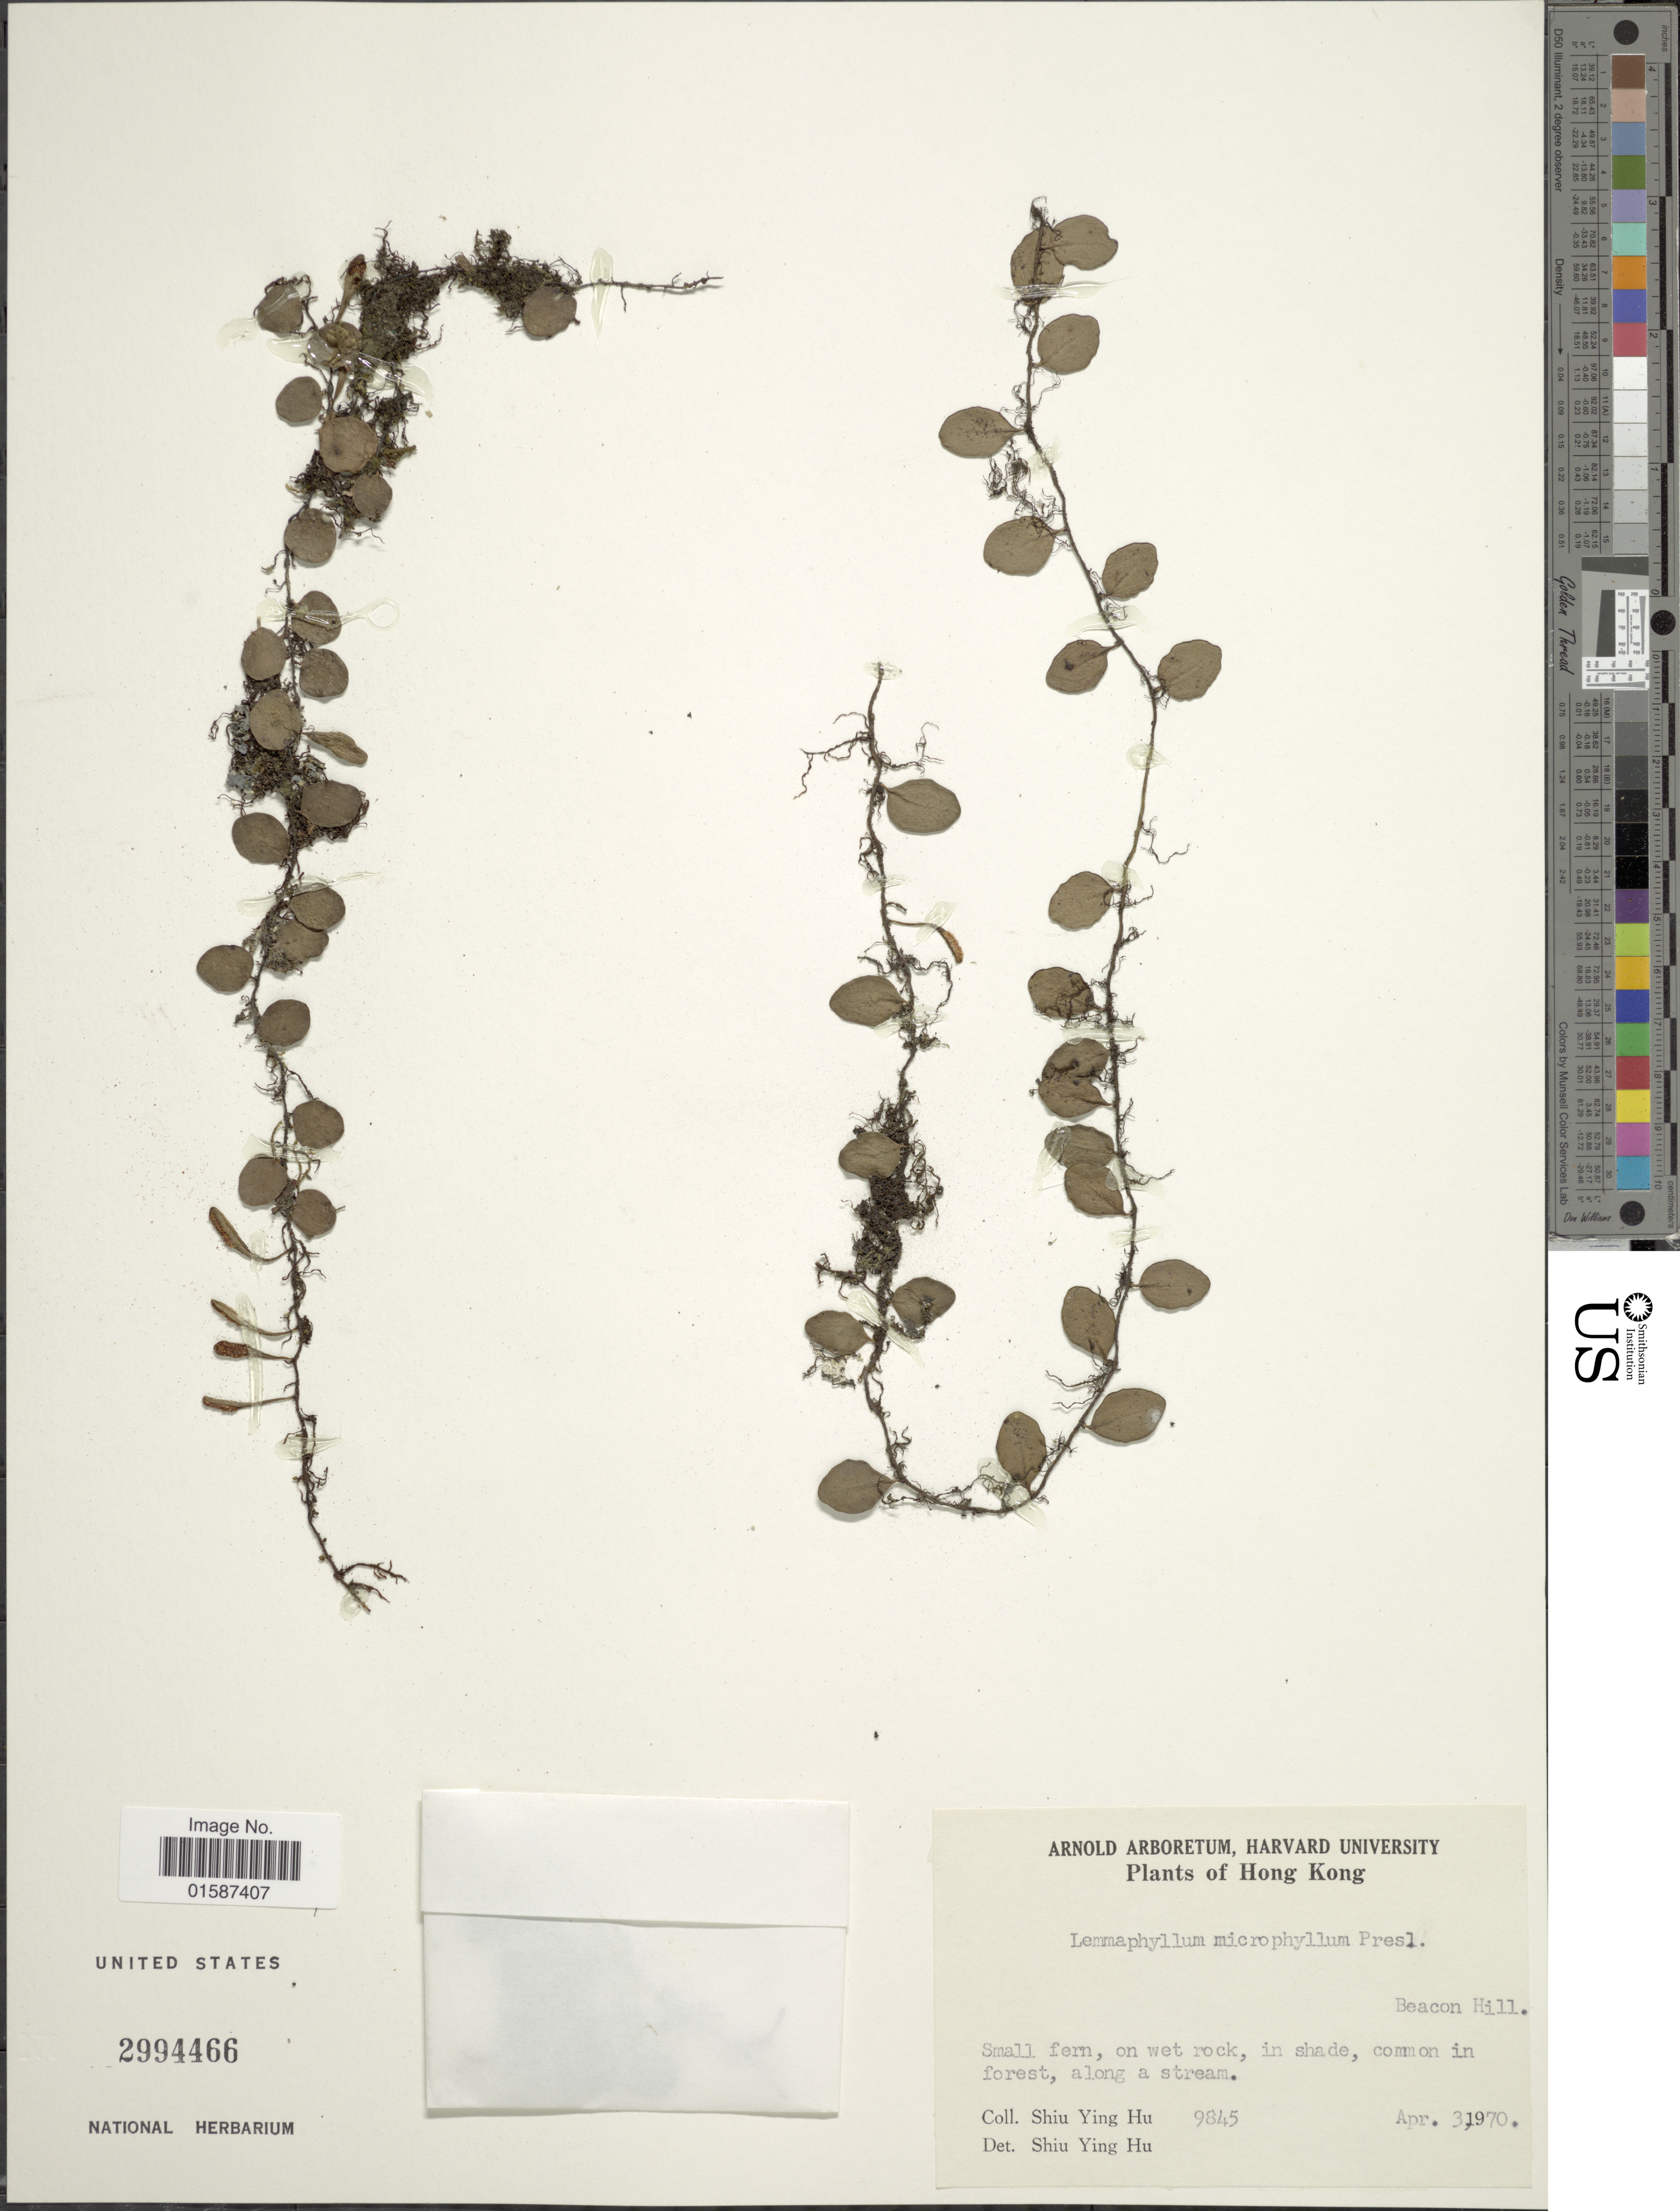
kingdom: Plantae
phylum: Tracheophyta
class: Polypodiopsida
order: Polypodiales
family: Polypodiaceae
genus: Lemmaphyllum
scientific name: Lemmaphyllum microphyllum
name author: C. Presl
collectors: S. Y. Hu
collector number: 9845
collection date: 1970-04-03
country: China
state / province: Hong Kong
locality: Hong Kong, Beacon Hill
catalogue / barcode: US 2994466